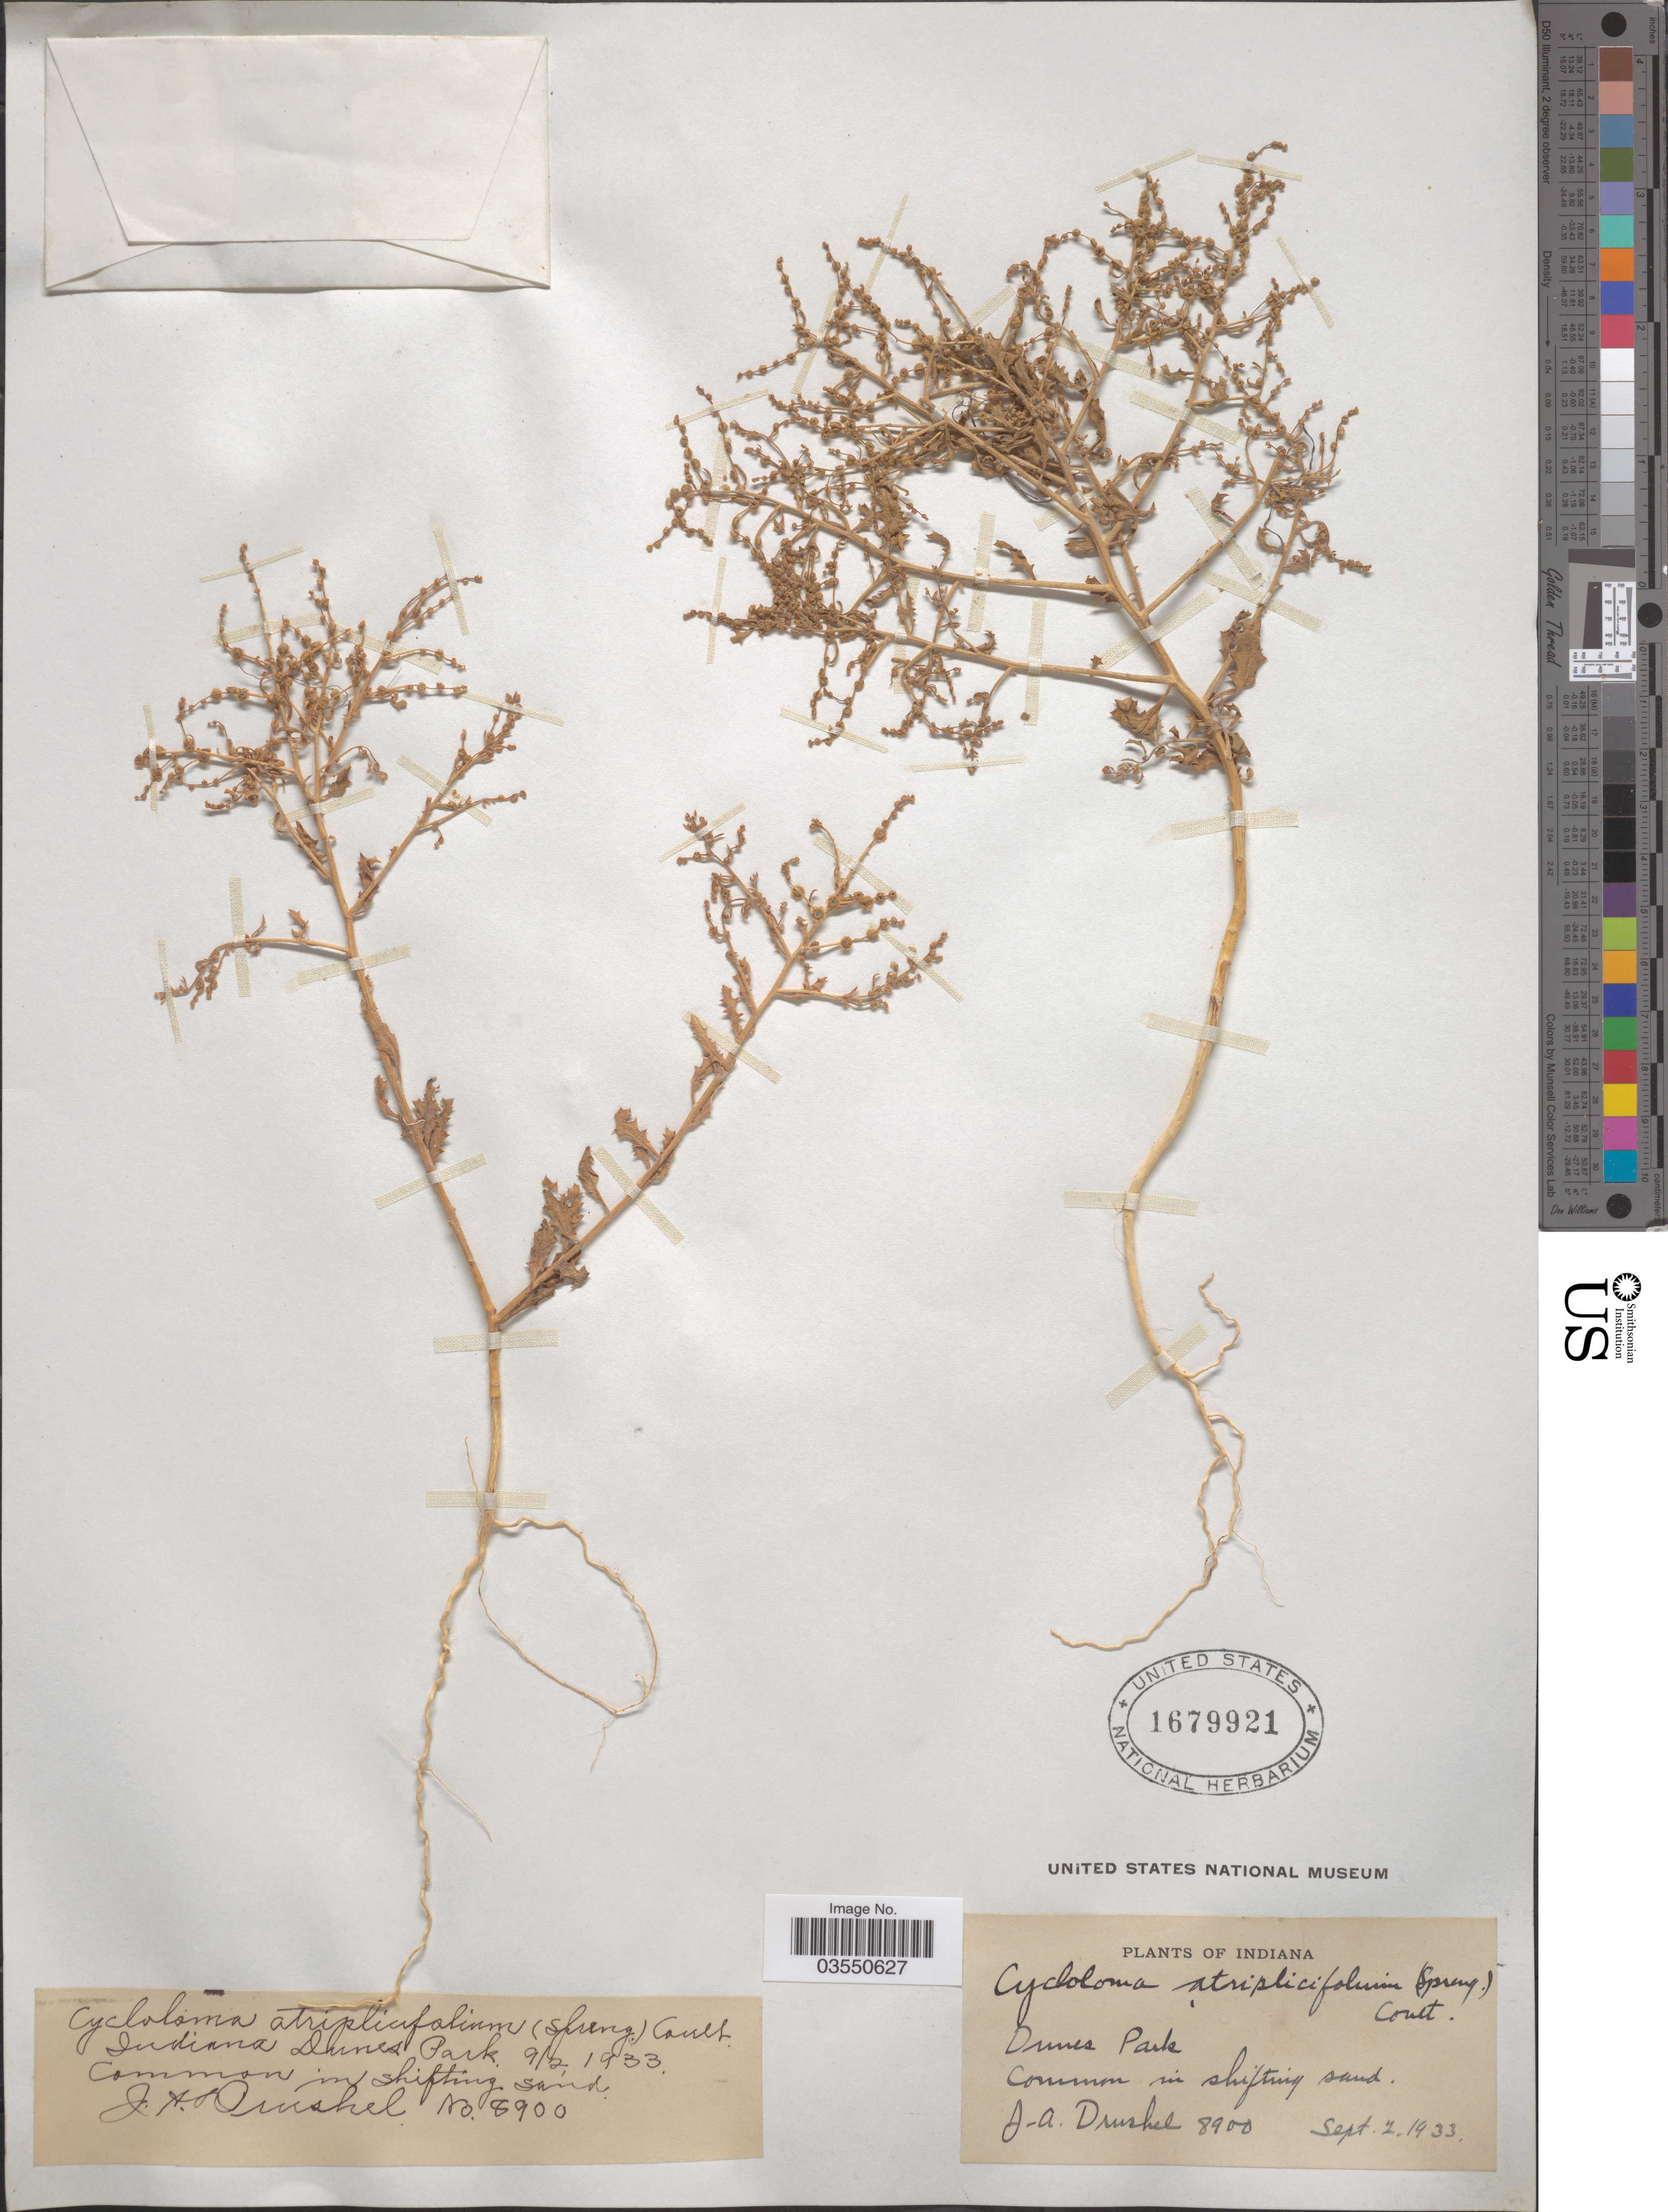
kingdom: Plantae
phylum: Tracheophyta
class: Magnoliopsida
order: Caryophyllales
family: Amaranthaceae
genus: Dysphania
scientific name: Dysphania atriplicifolia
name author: (Spreng.) G. Kadereit et al.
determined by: U.S. National Herbarium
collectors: J. A. Drushel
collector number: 8900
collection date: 1933-09-02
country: United States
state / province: Indiana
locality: Dunes Park.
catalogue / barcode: US 1679921